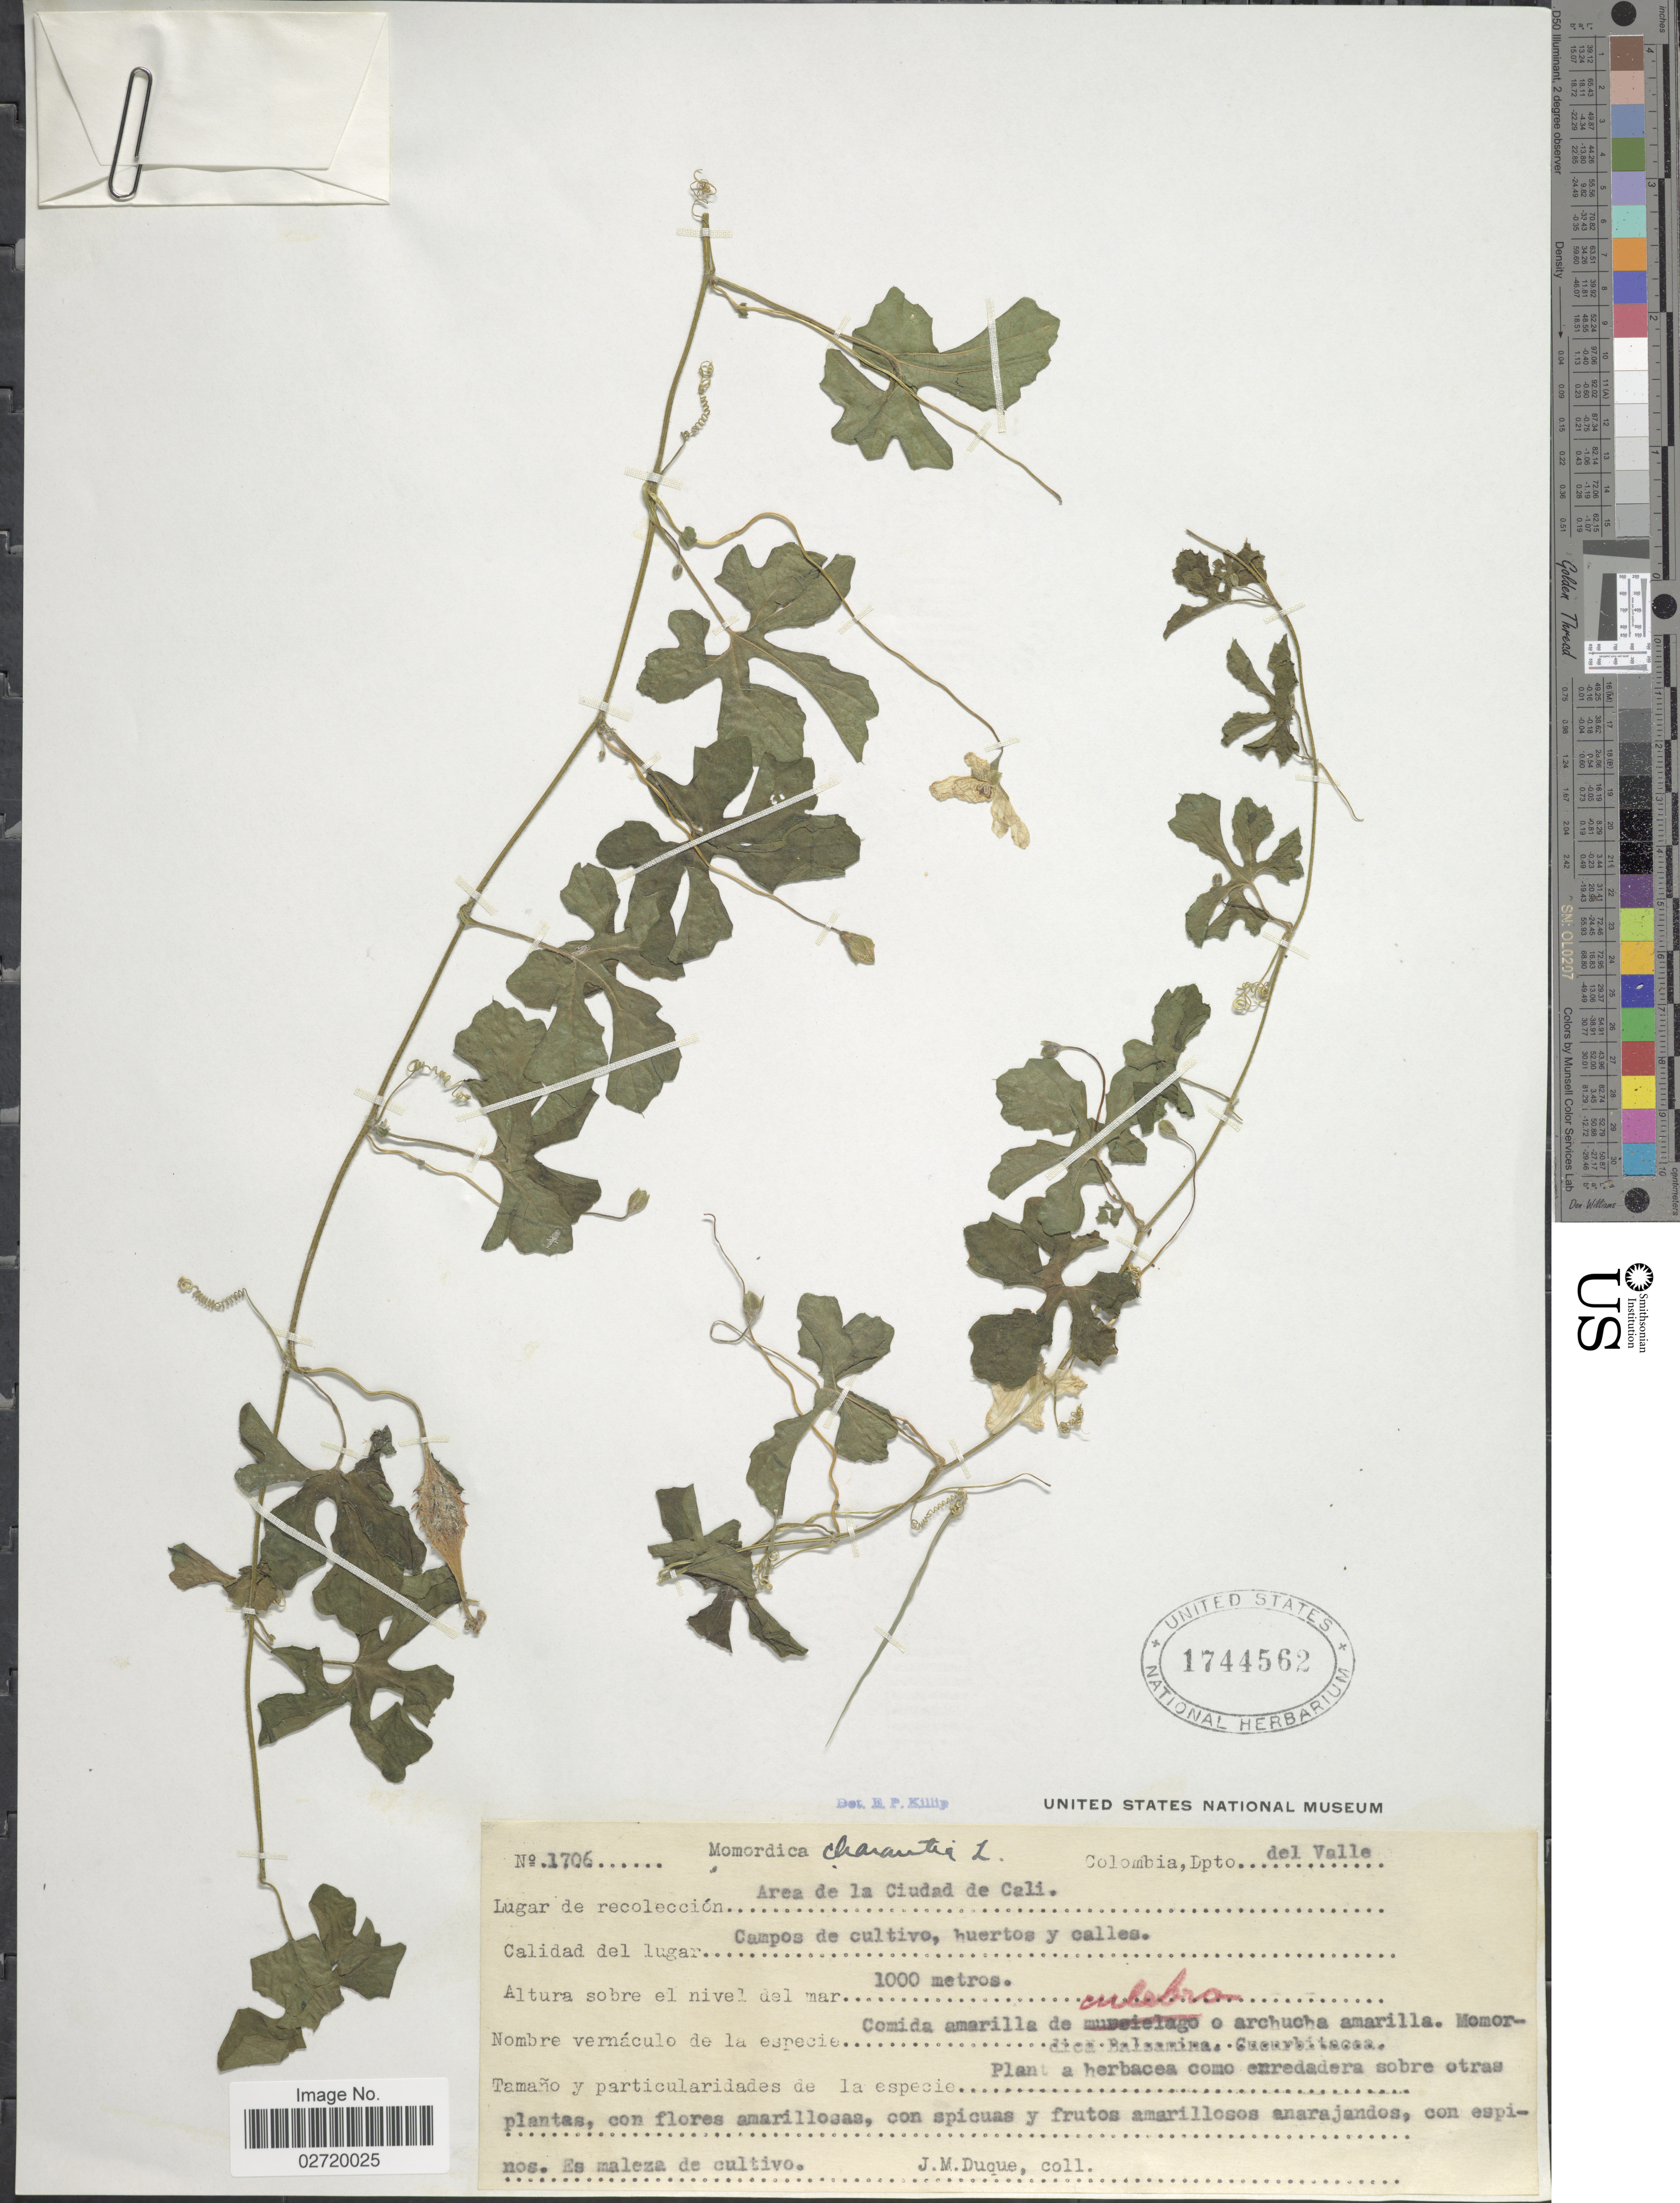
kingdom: Plantae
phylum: Tracheophyta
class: Magnoliopsida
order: Cucurbitales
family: Cucurbitaceae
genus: Momordica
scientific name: Momordica charantia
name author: L.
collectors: J. Duque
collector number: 1706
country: Colombia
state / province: Valle del Cauca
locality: Dpto. del Valle. Area de la Cuidad de Cali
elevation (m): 1000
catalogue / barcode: US 1744562